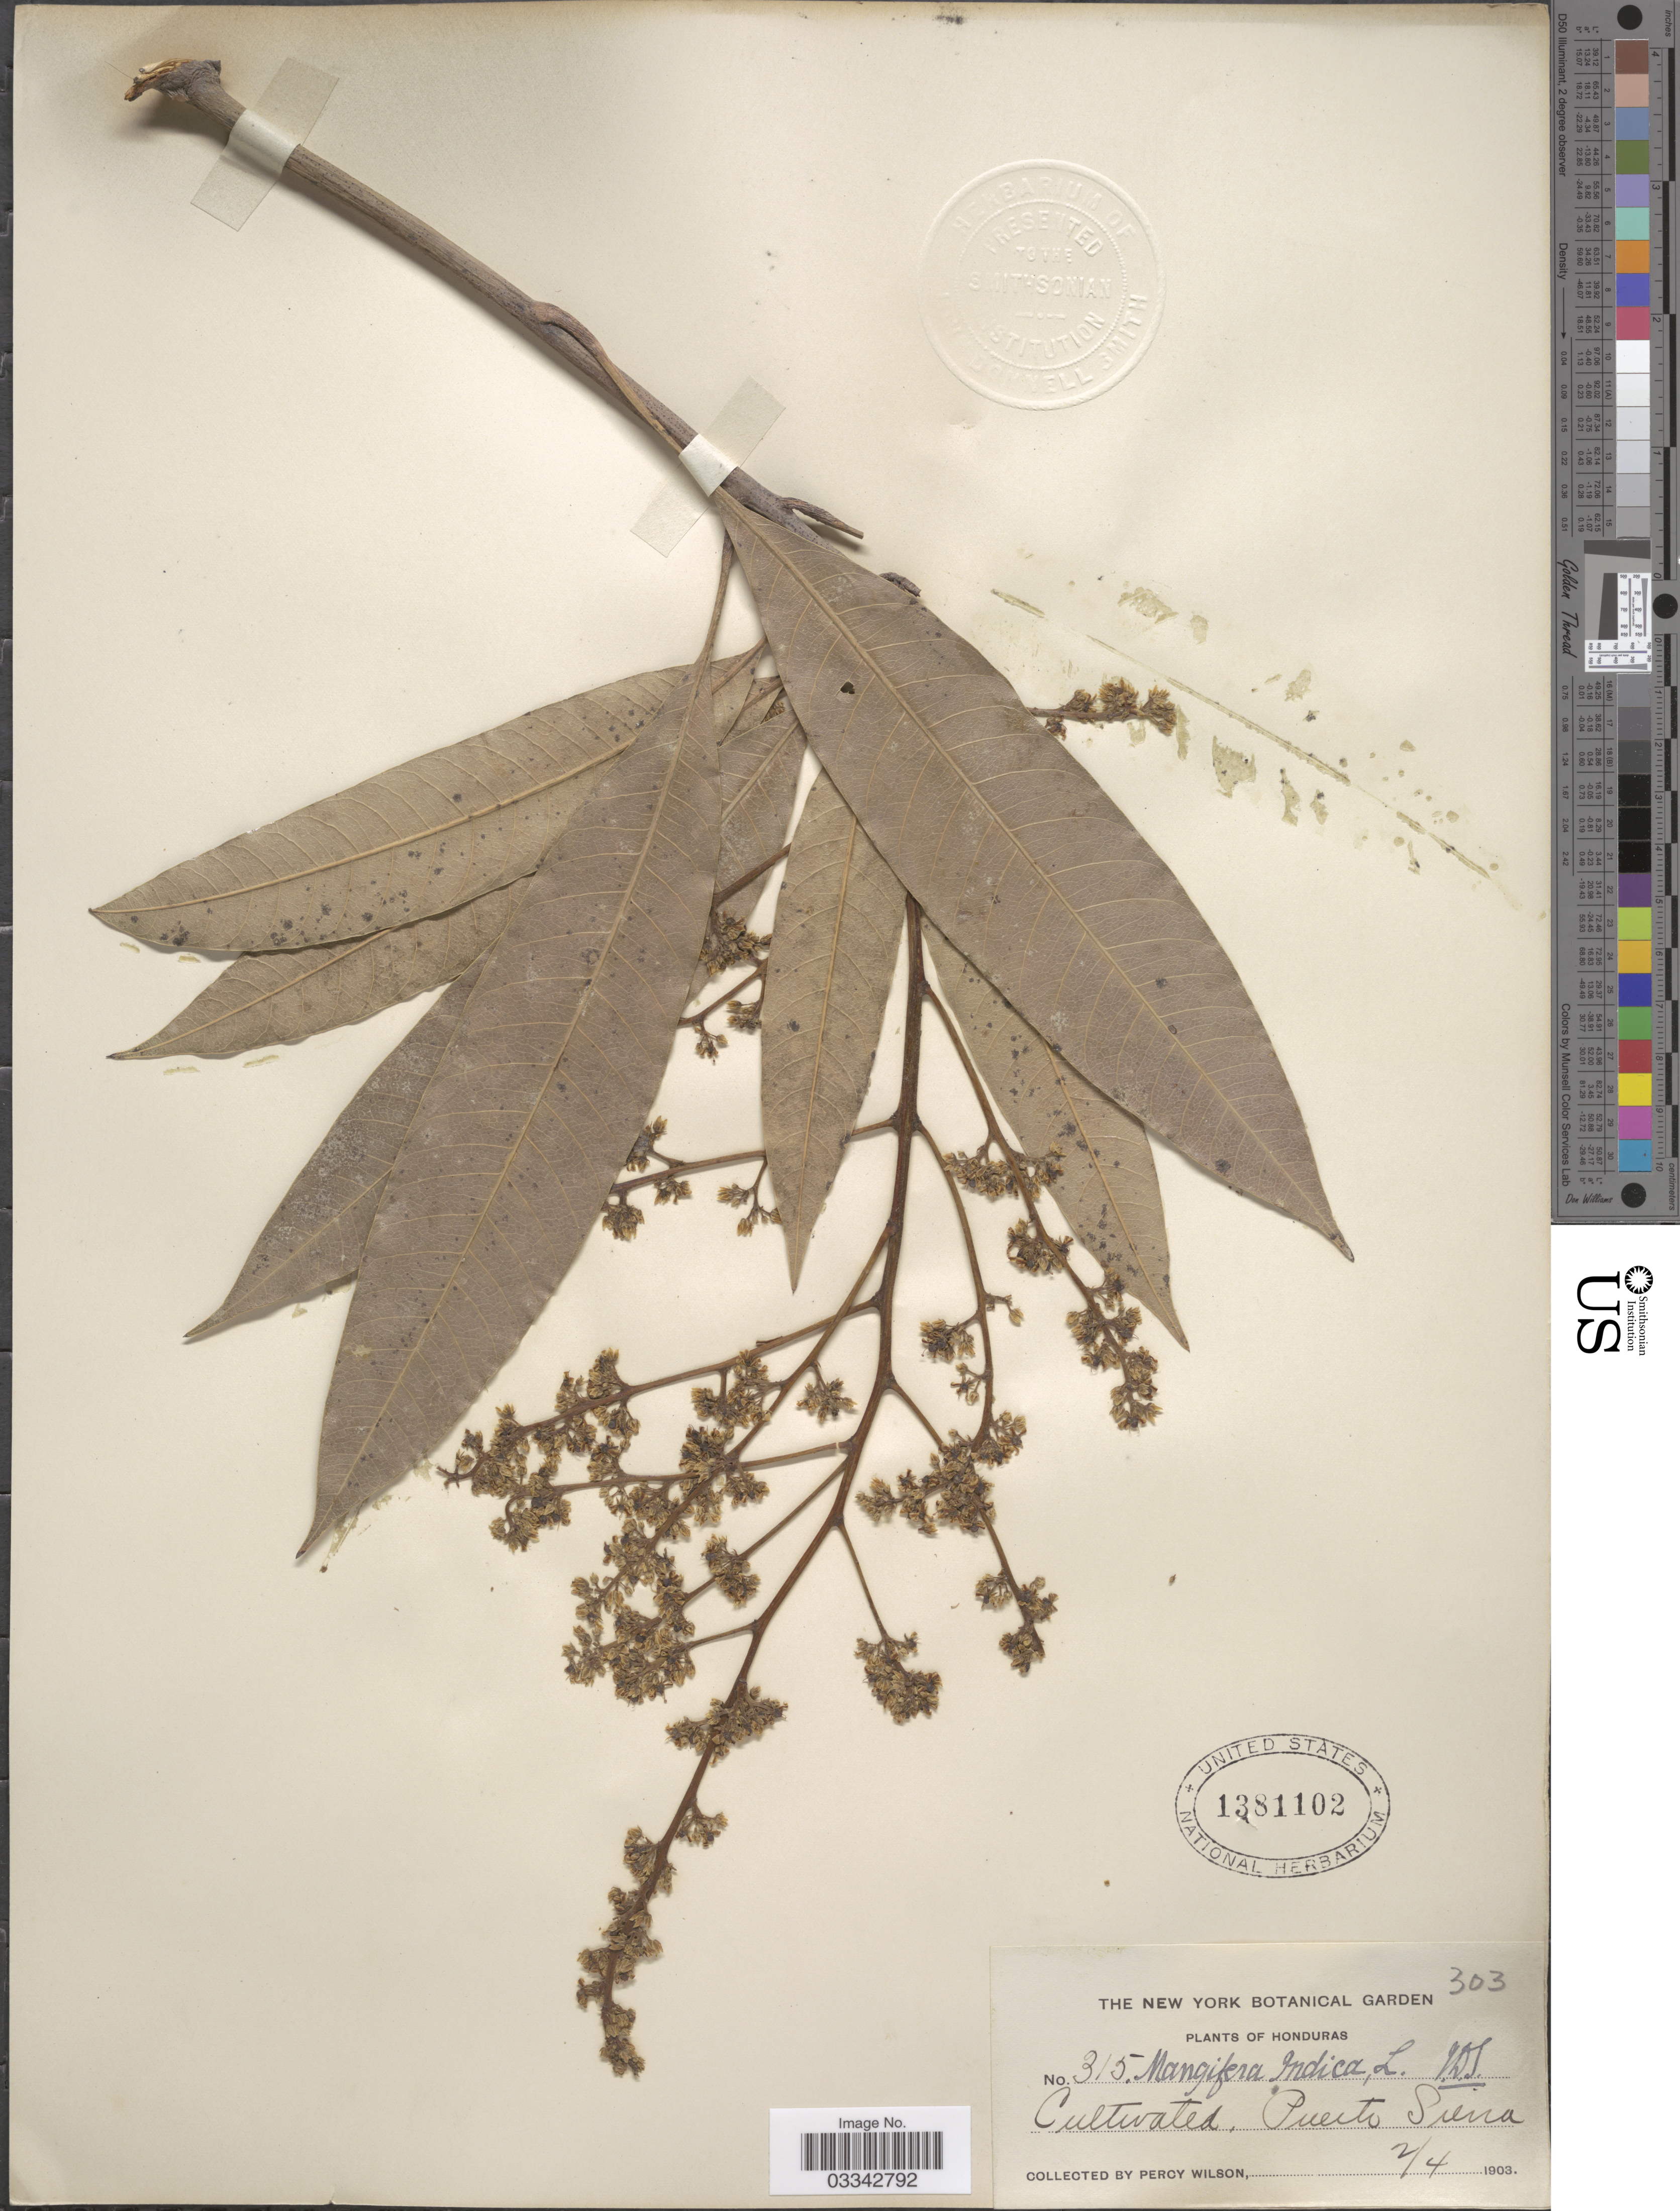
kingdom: Plantae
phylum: Tracheophyta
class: Magnoliopsida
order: Sapindales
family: Anacardiaceae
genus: Mangifera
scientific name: Mangifera indica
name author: L.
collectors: P. Wilson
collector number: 315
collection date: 1903-04-02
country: Honduras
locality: Cultivated, Puerto Sierra.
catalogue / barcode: US 1381102